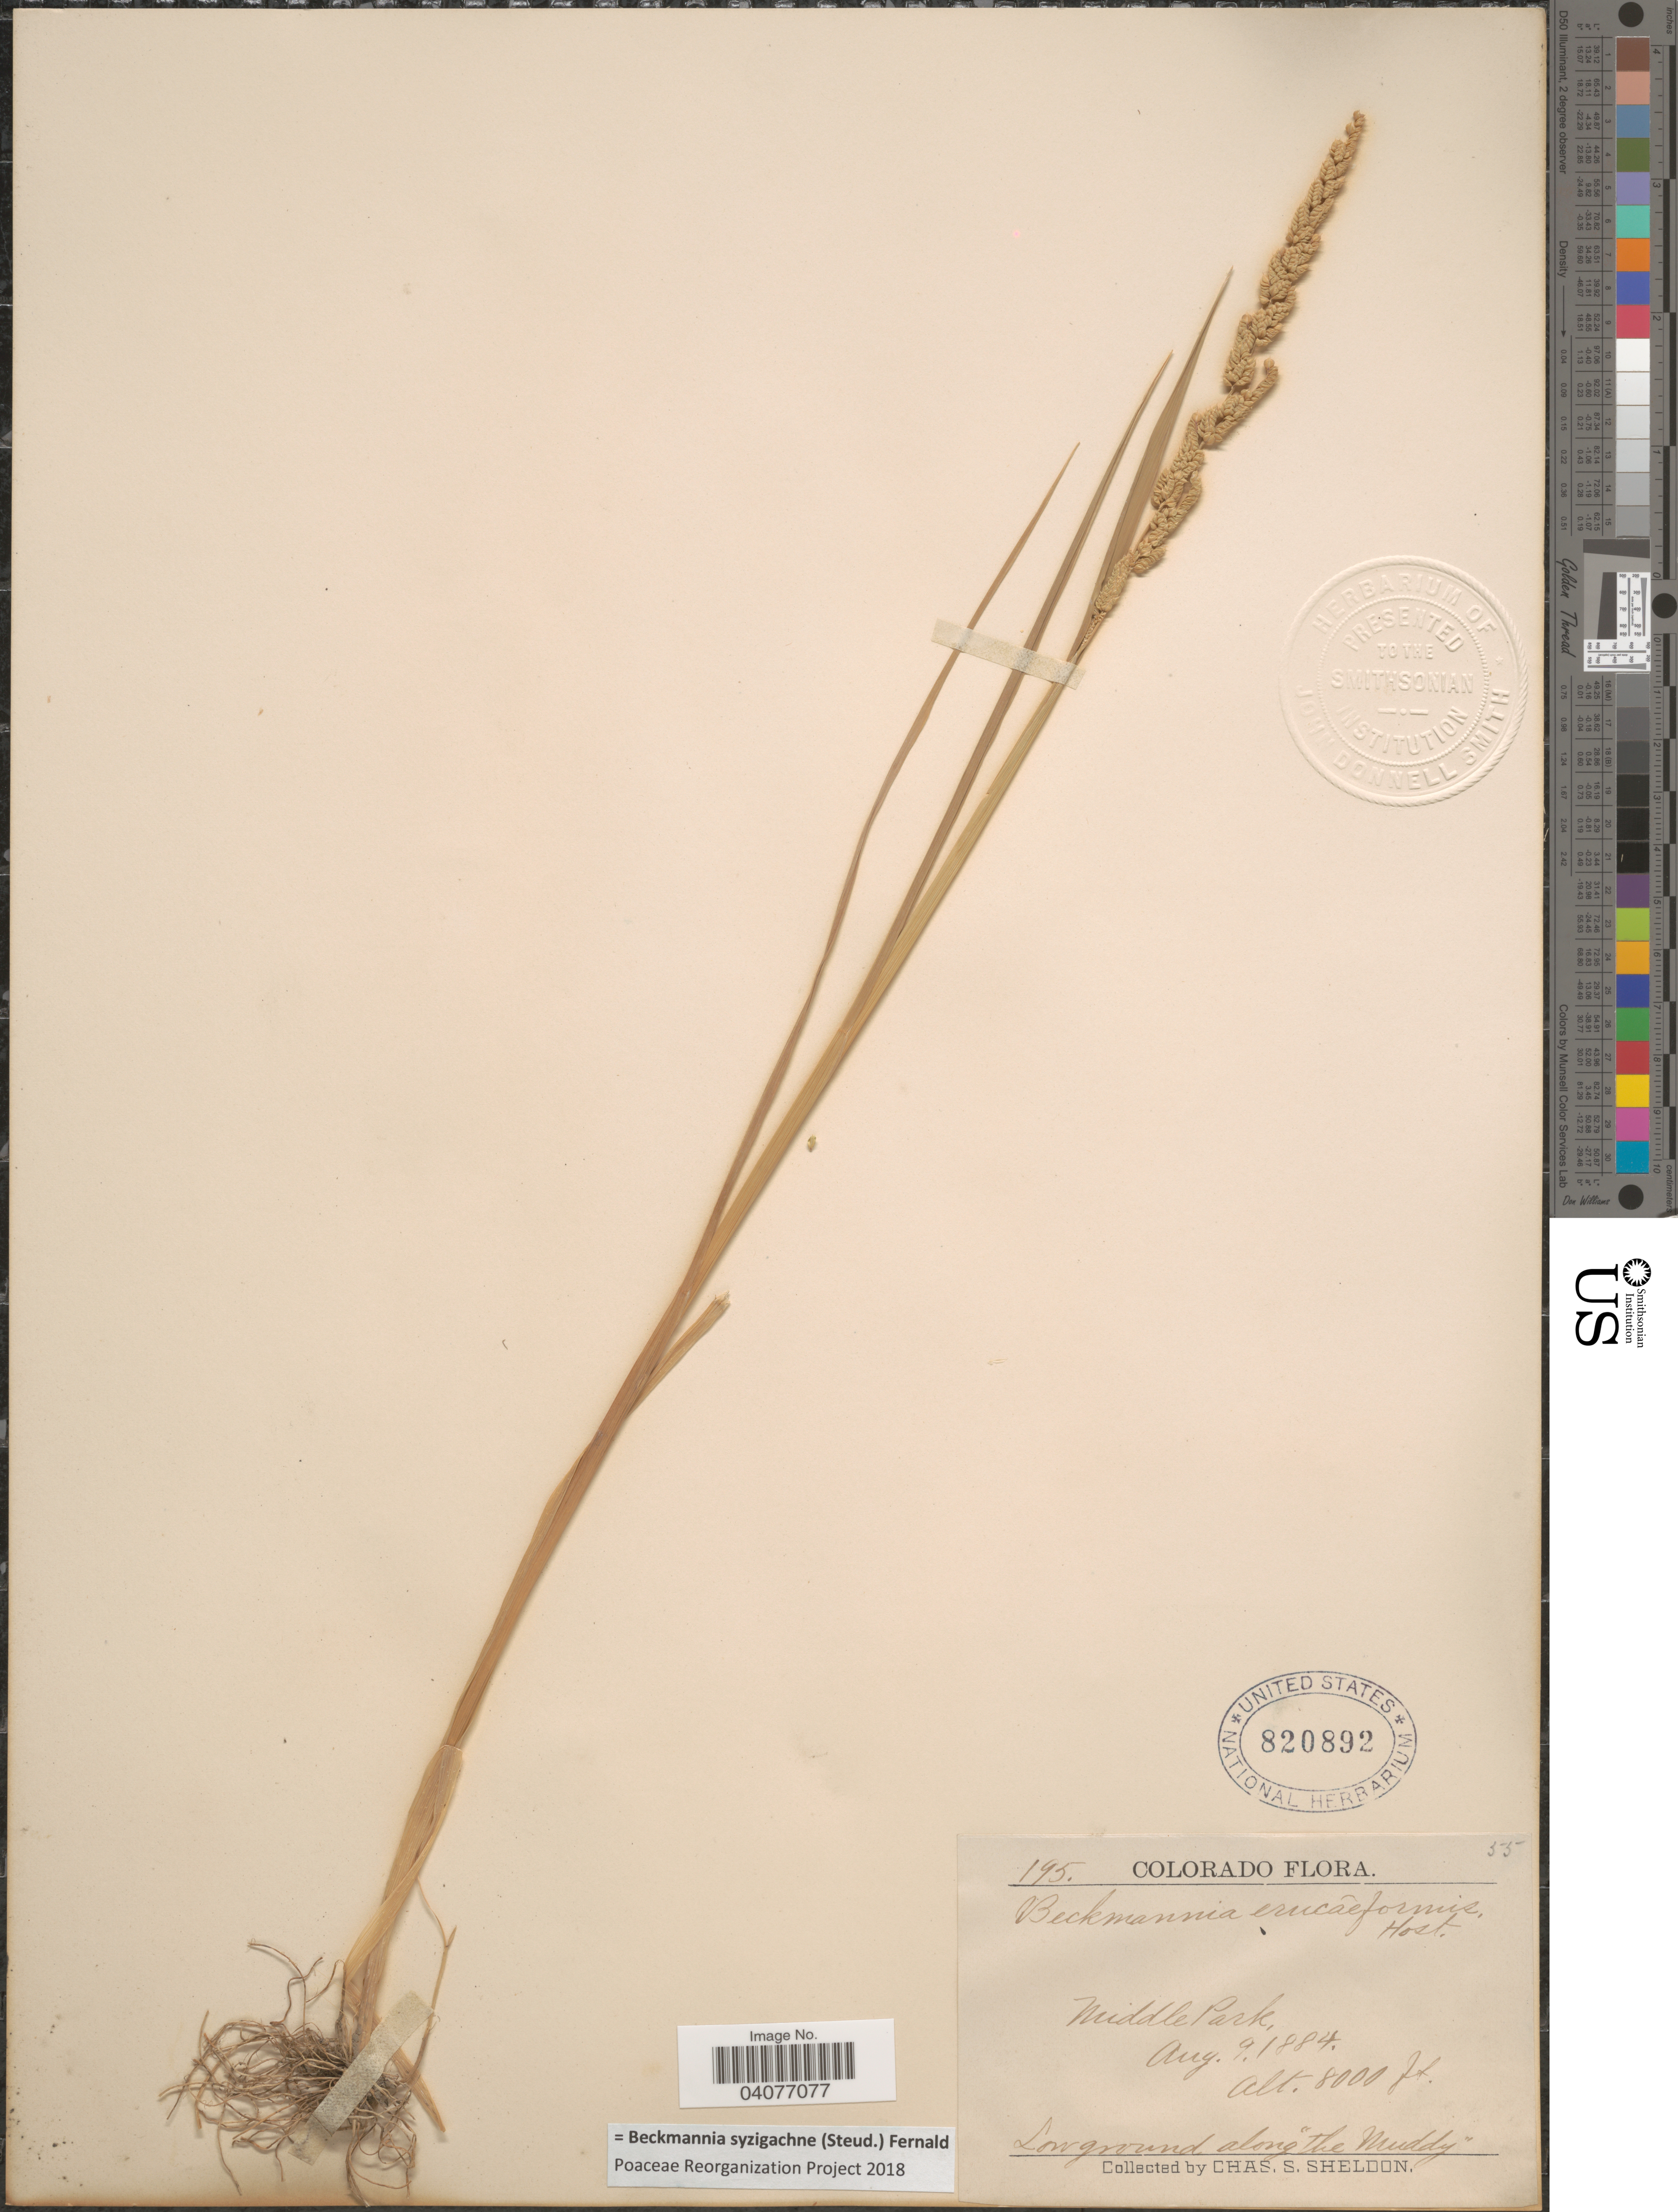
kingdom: Plantae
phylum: Tracheophyta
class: Liliopsida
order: Poales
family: Poaceae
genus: Beckmannia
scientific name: Beckmannia syzigachne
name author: (Steud.) Fernald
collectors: C. S. Sheldon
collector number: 195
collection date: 1884-08-09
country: United States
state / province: Colorado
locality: Middle Park. Low ground along "The Muddy".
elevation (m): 2438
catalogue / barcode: US 820892